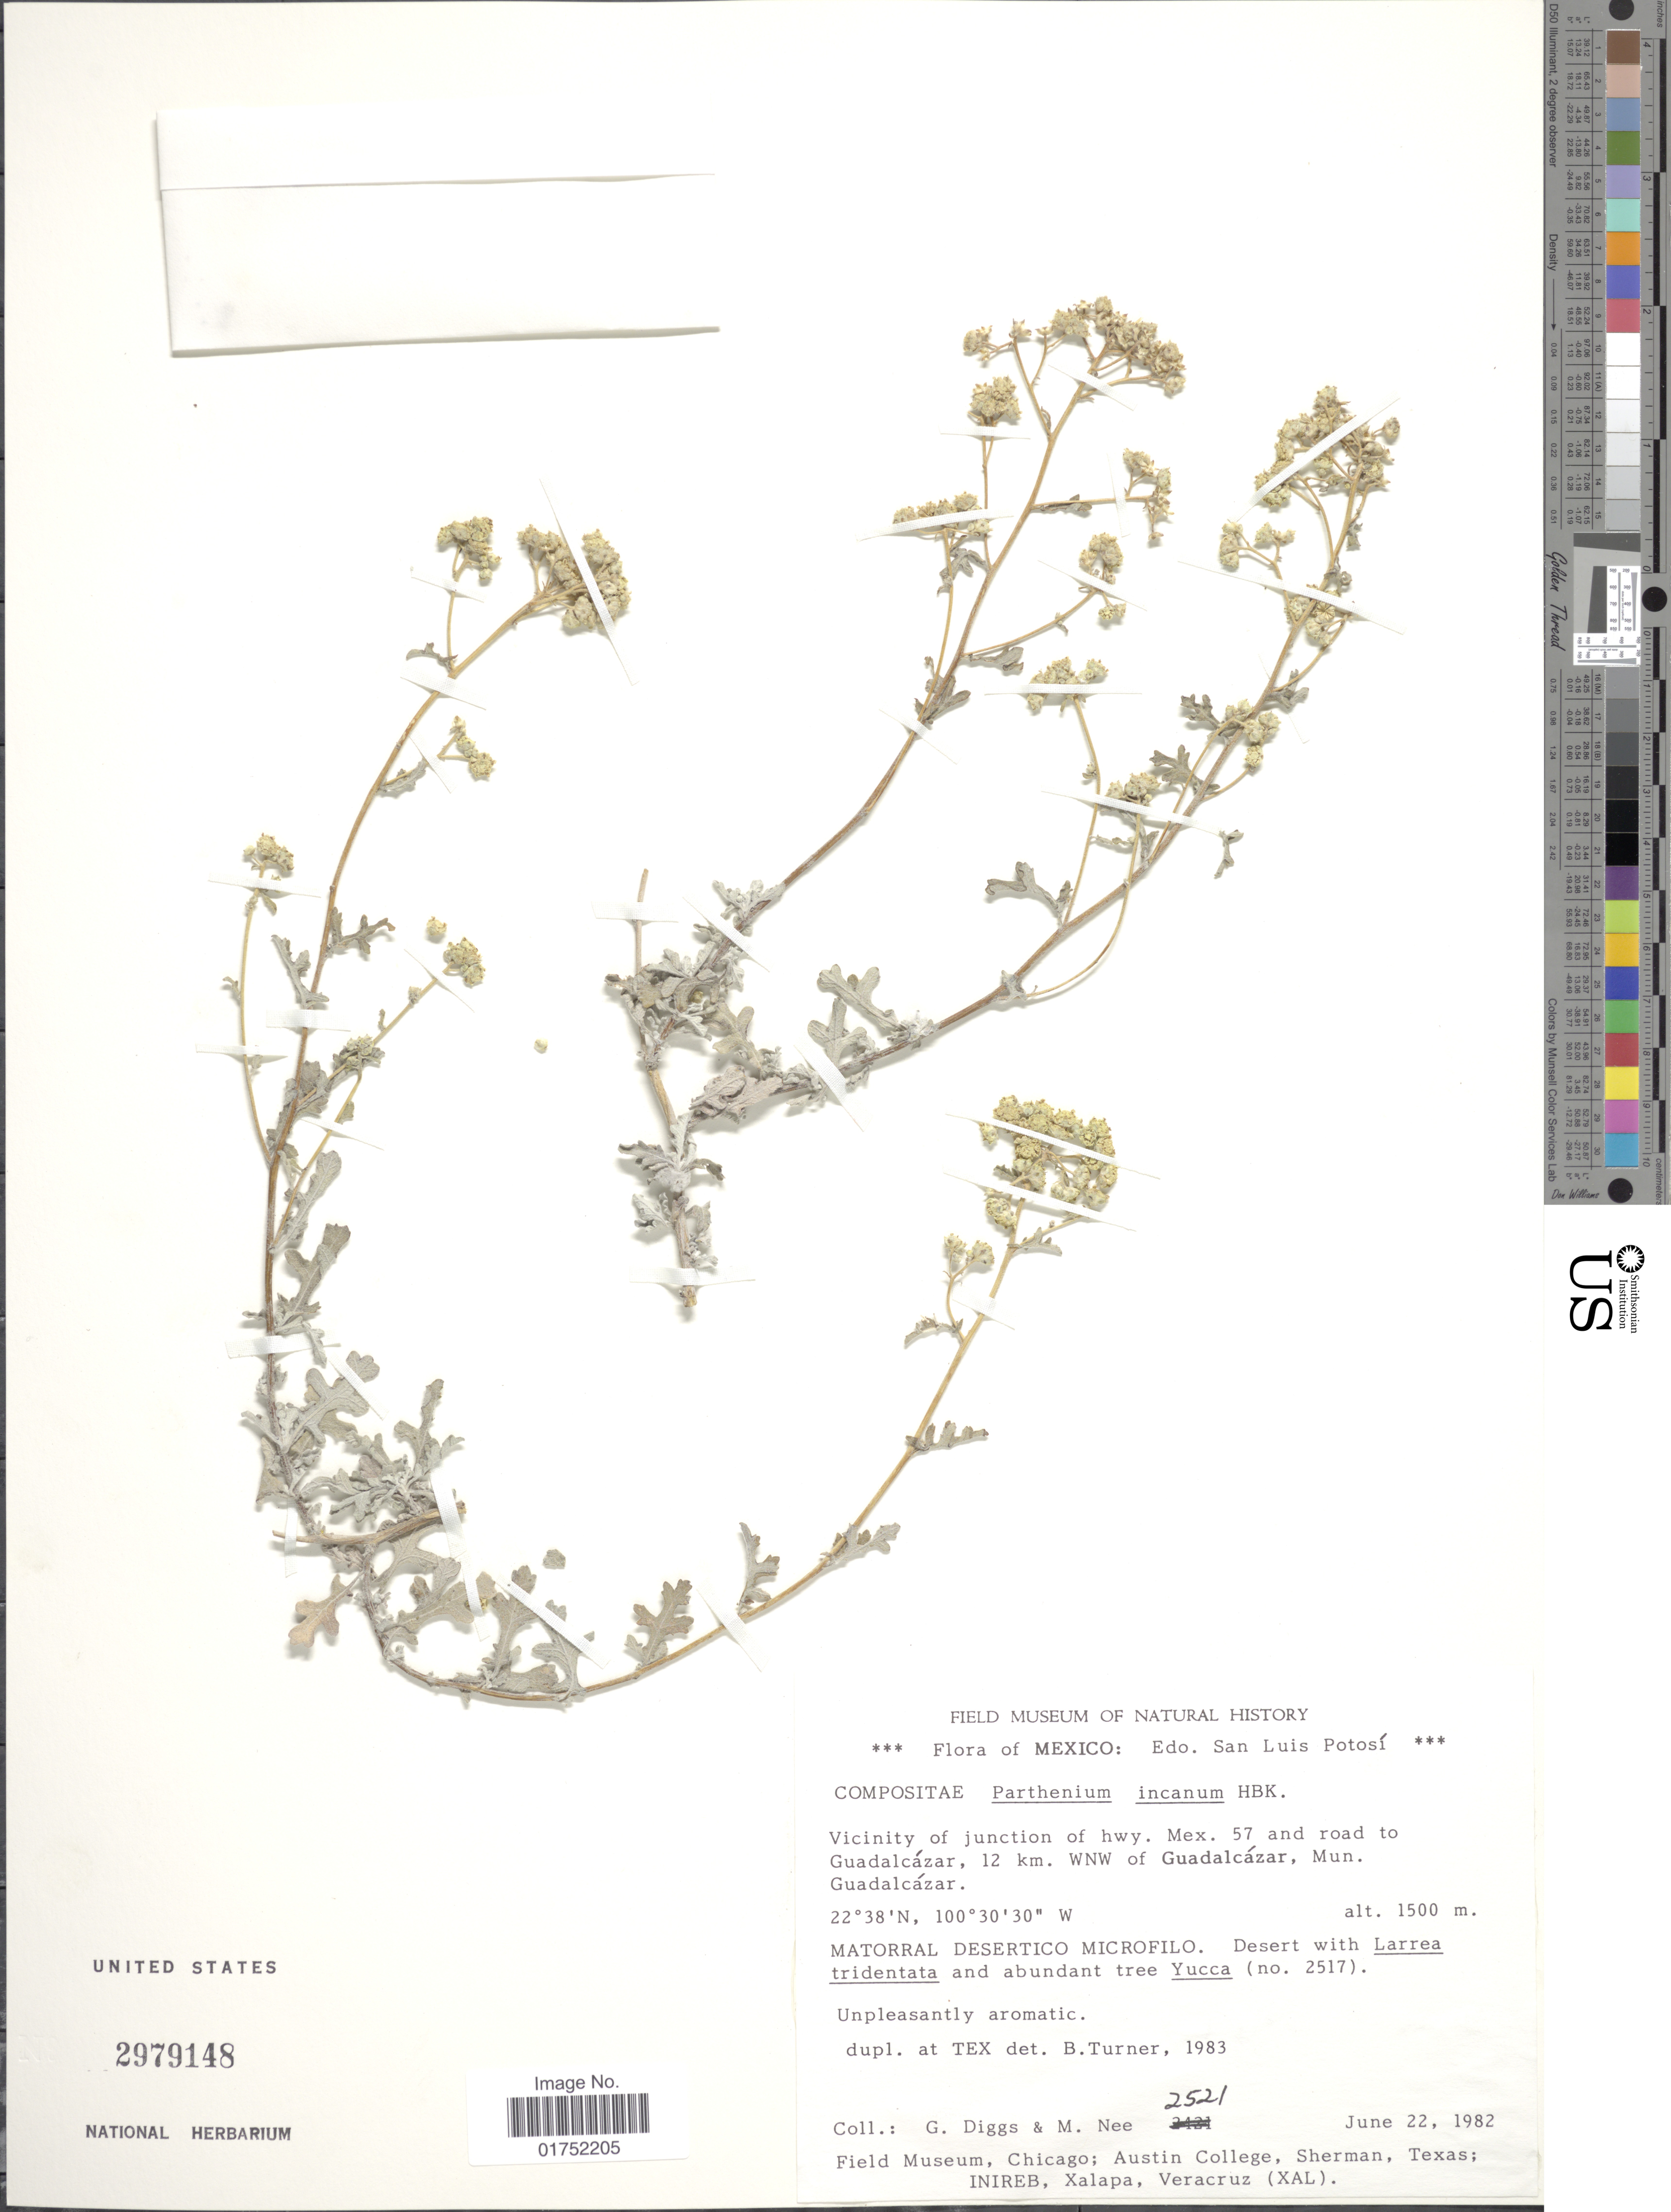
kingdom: Plantae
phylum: Tracheophyta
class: Magnoliopsida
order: Asterales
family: Asteraceae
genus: Parthenium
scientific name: Parthenium incanum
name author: Kunth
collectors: G. Diggs & M. Nee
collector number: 2521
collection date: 1982-06-22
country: Mexico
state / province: San Luis Potosí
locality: Vicinity of junction of hwy Mex. 57 and road to Guadalcazar, 12 km WNW of Guadalcazar, Mun. Guadalcazar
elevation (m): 1500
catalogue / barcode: US 2979148